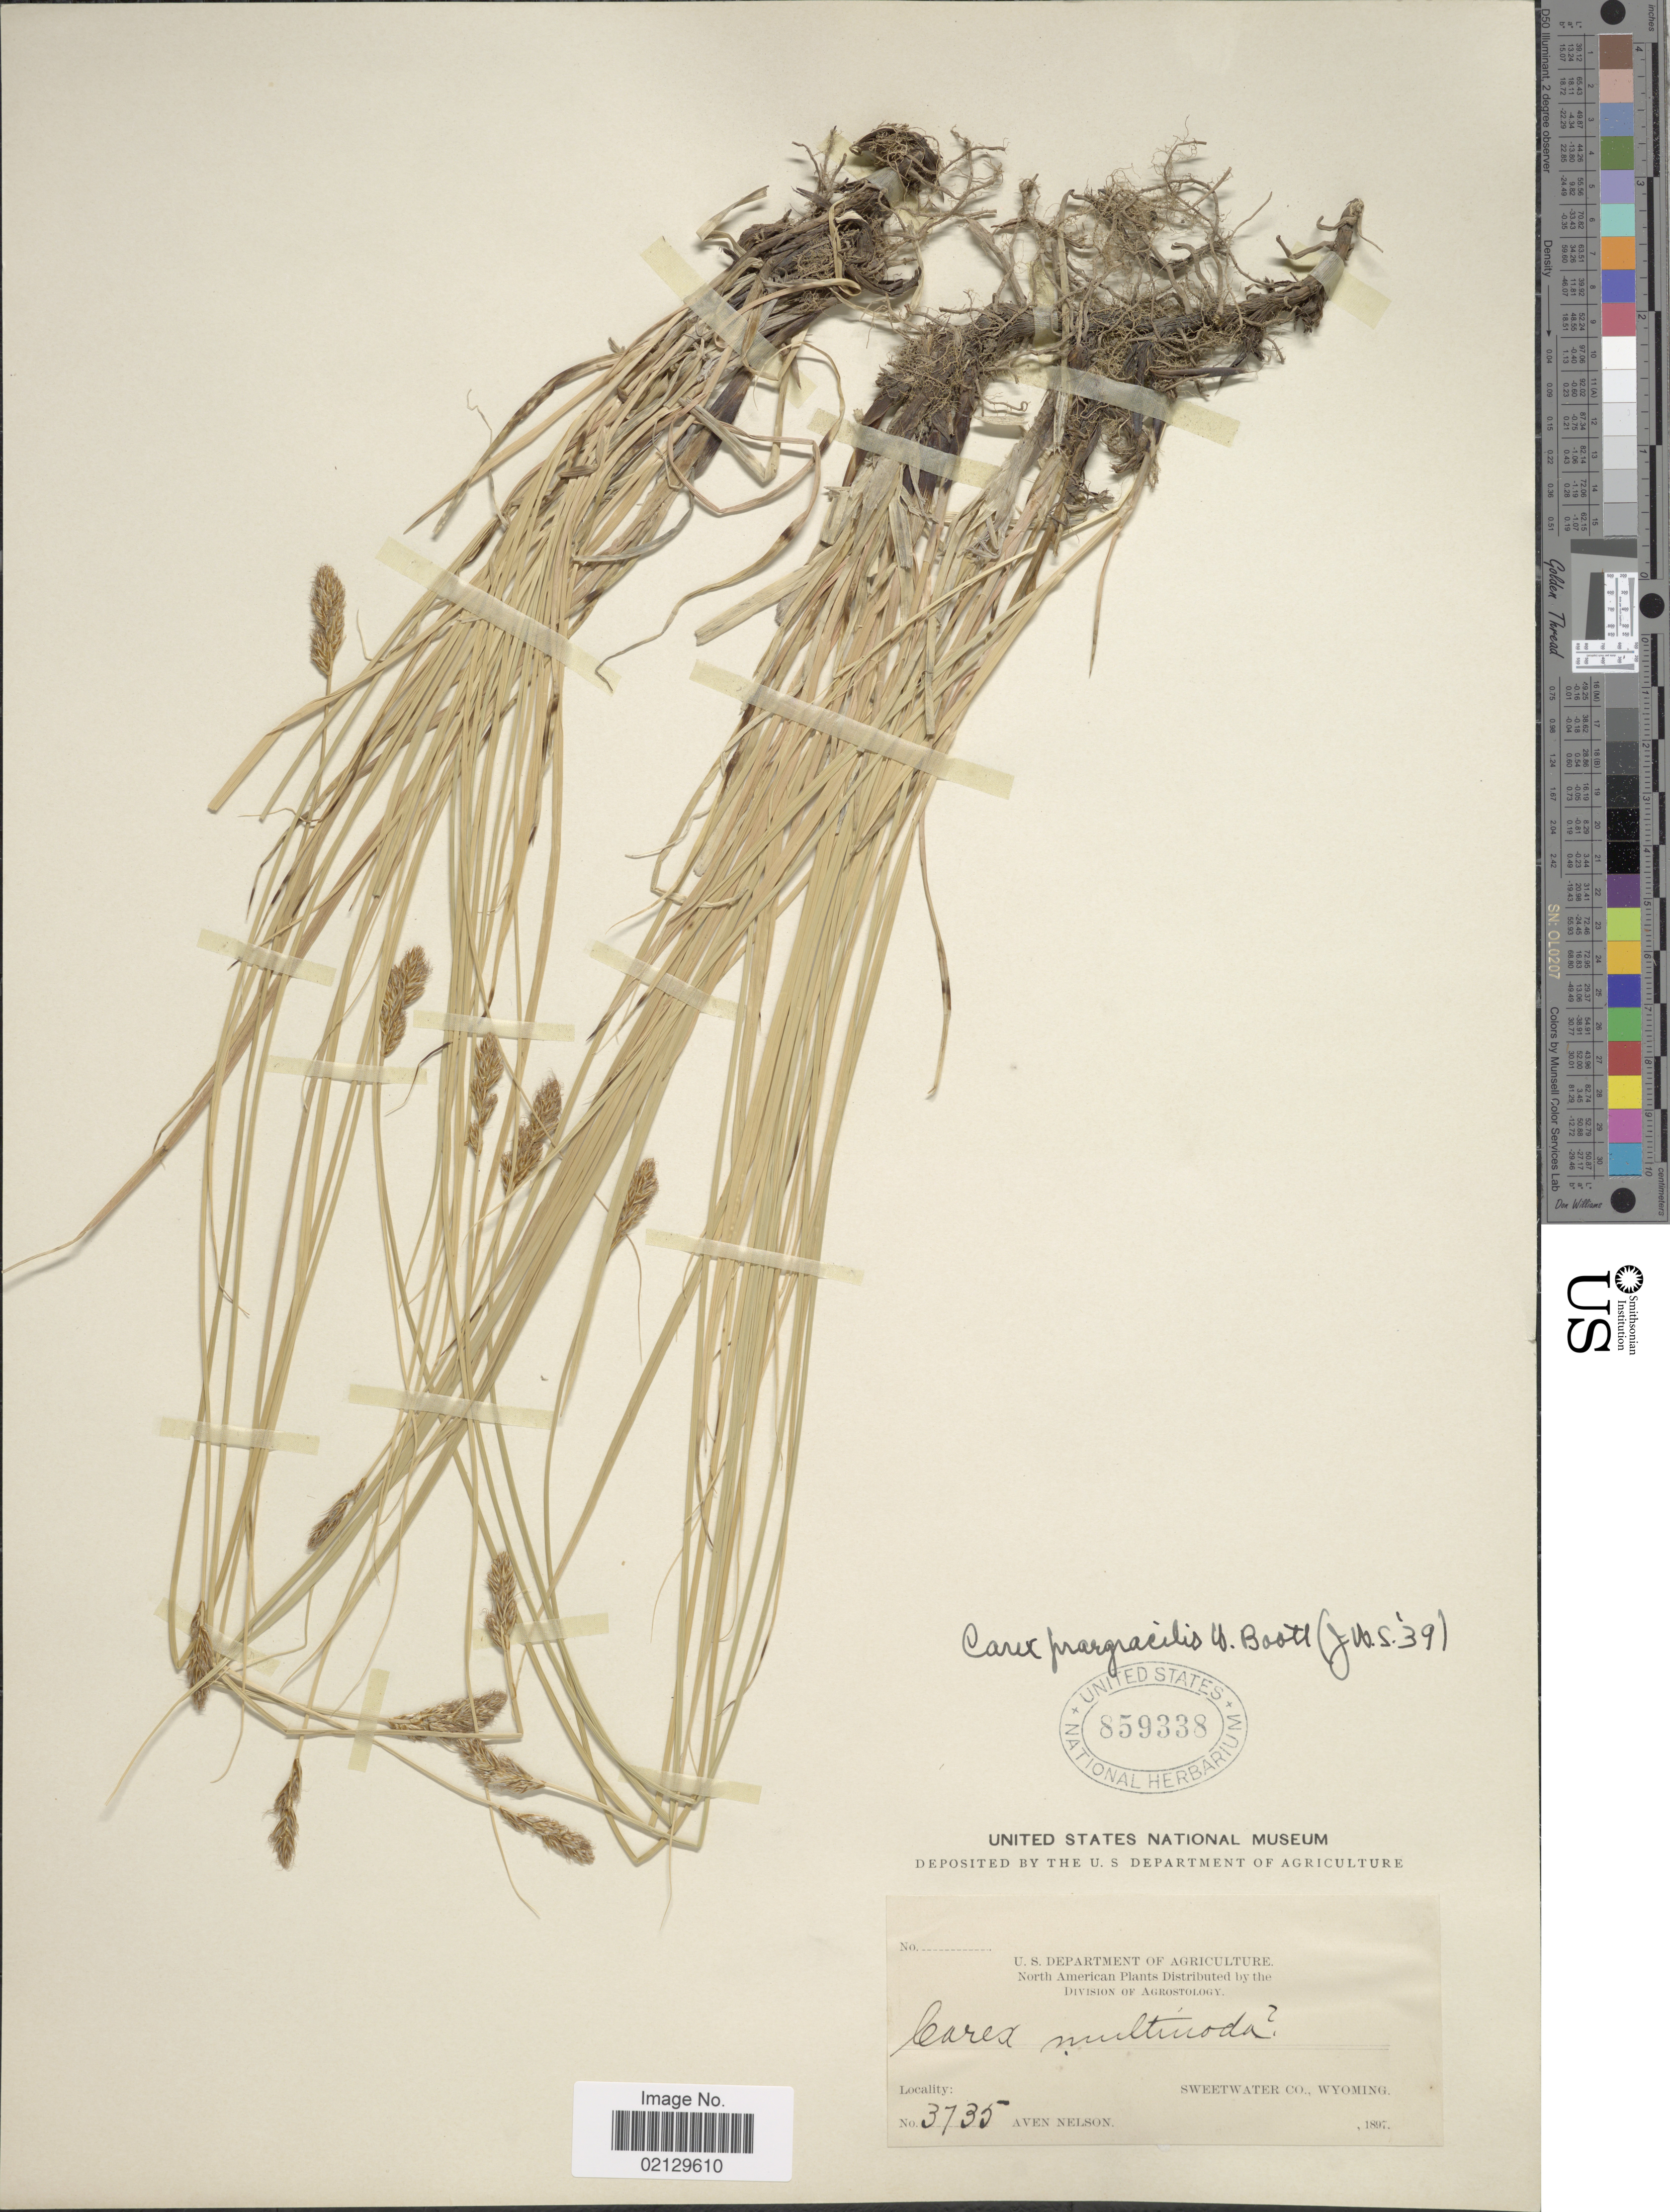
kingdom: Plantae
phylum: Tracheophyta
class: Liliopsida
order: Poales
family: Cyperaceae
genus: Carex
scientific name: Carex praegracilis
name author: W. Boott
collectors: A. Nelson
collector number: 3735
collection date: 1897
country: United States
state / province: Wyoming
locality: Sweetwater Co., Wyoming.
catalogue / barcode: US 859338